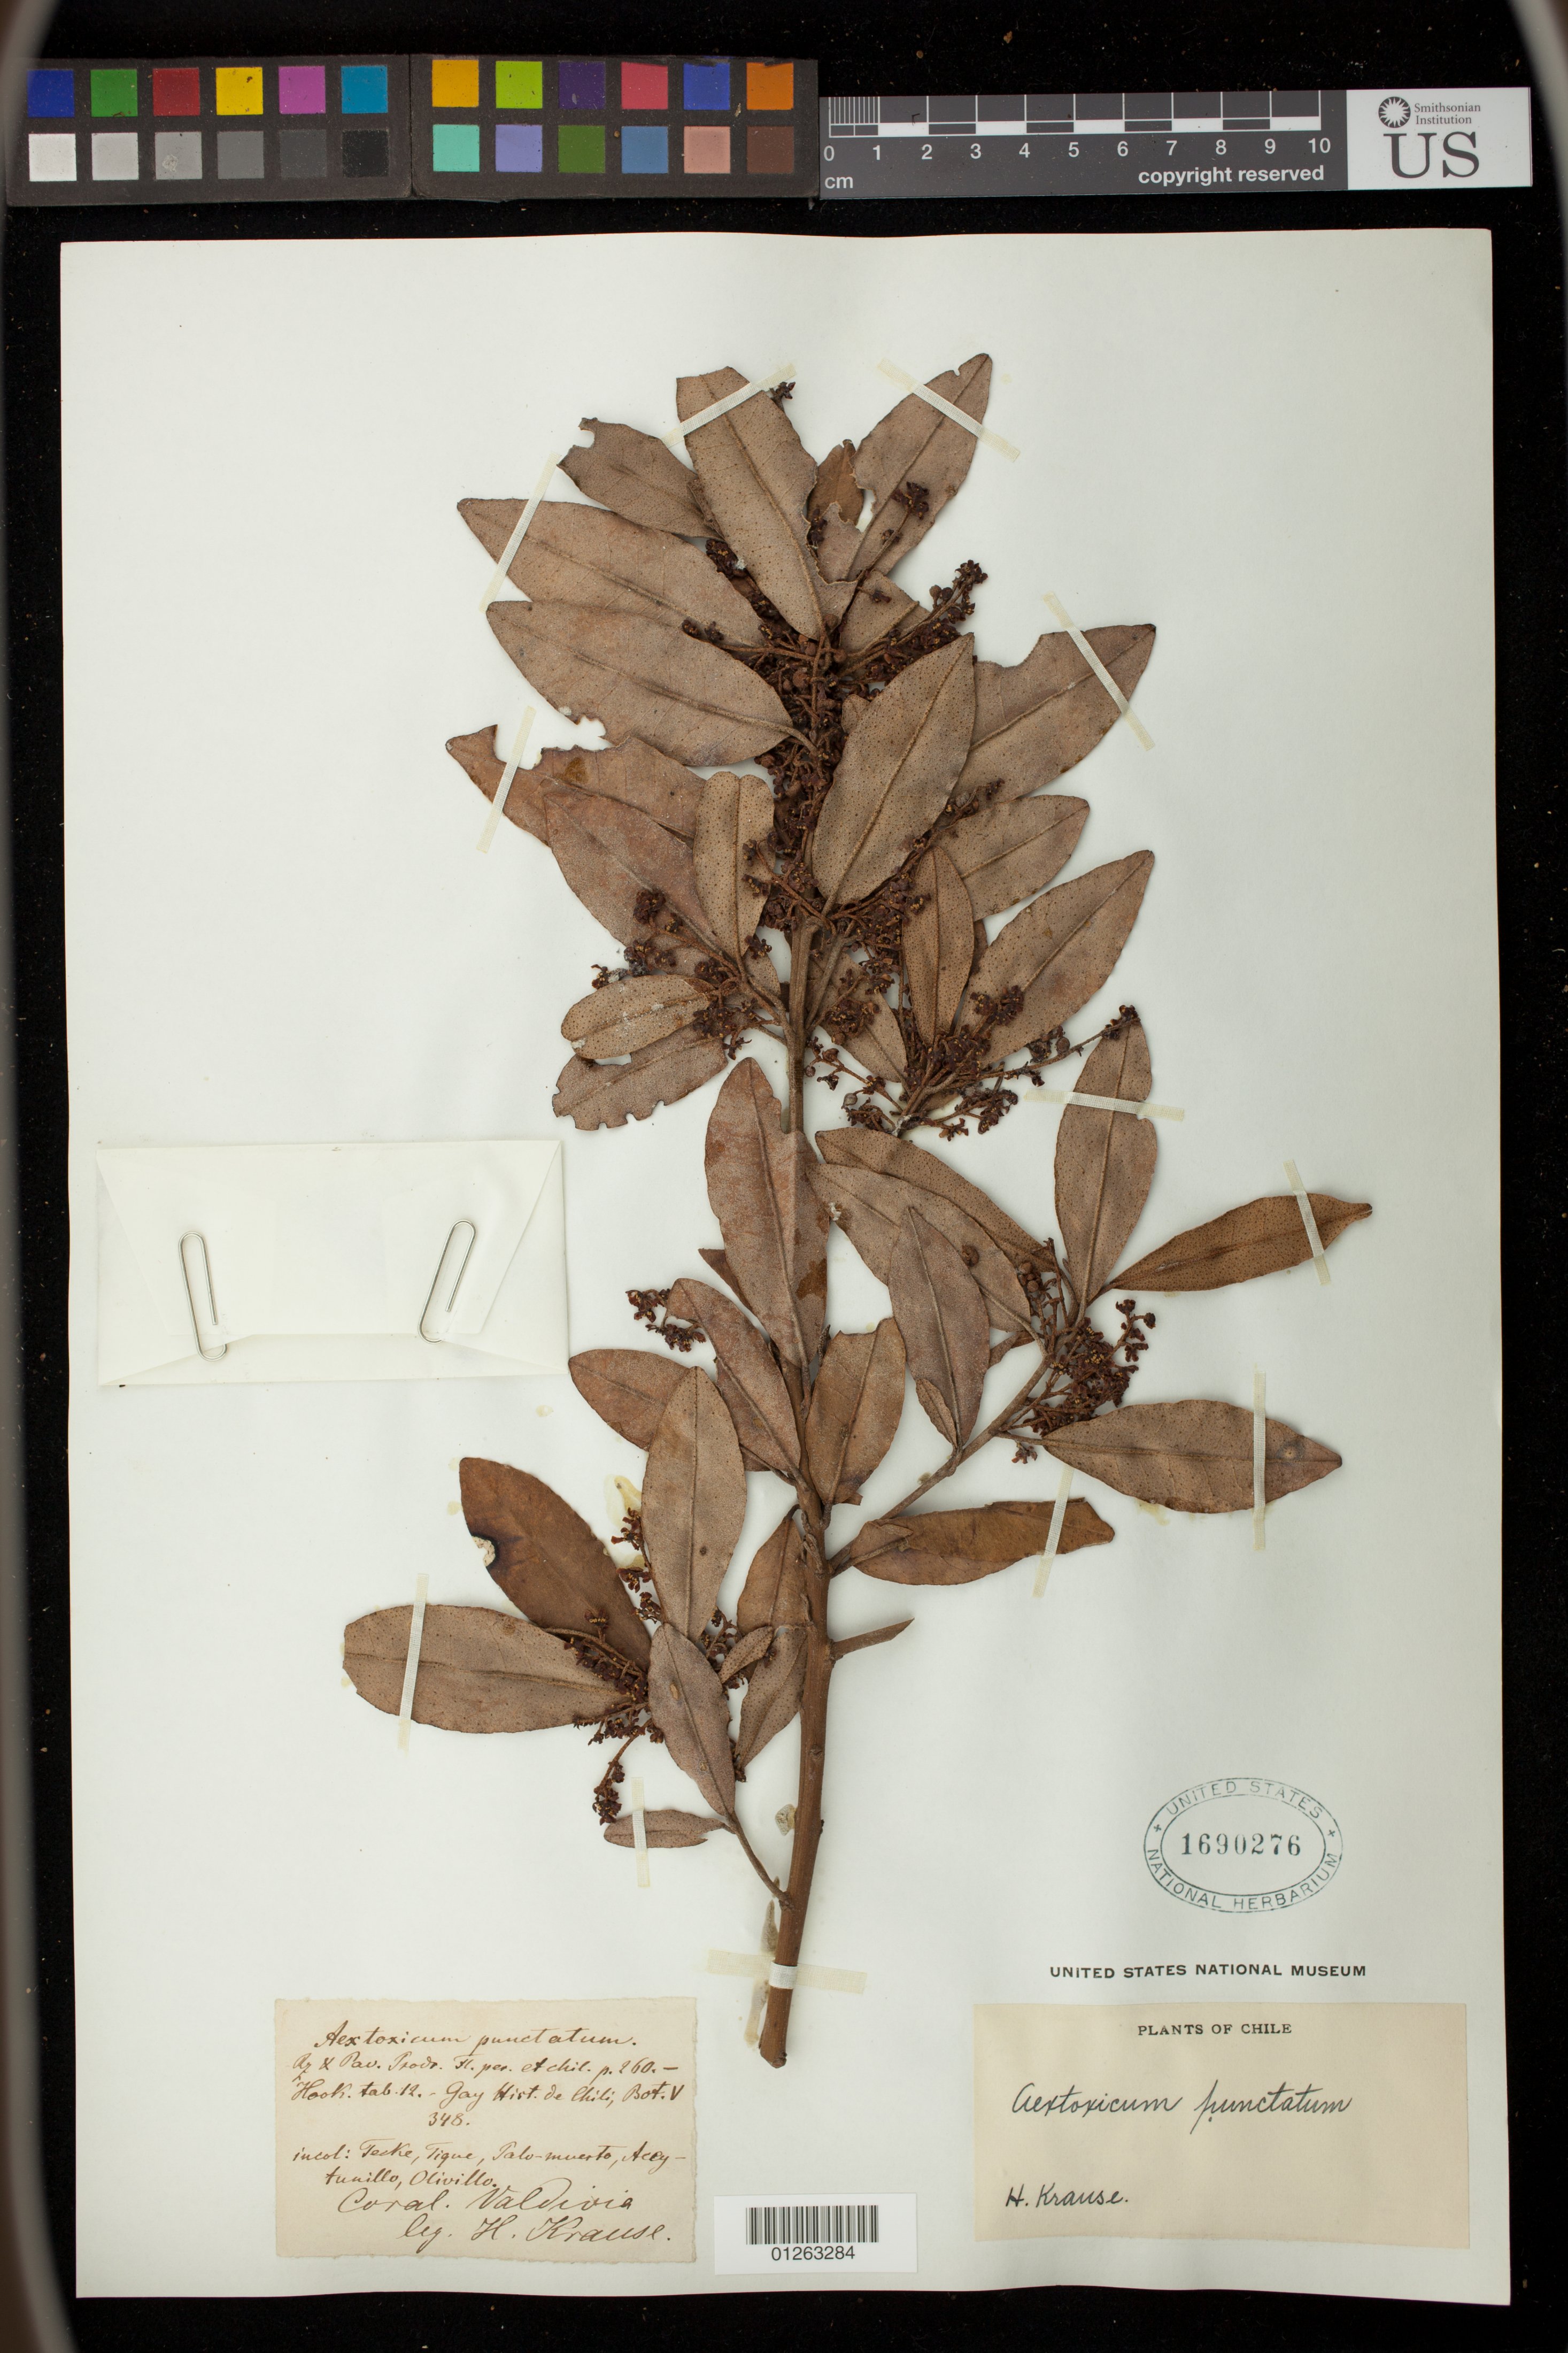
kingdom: Plantae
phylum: Tracheophyta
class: Magnoliopsida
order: Berberidopsidales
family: Aextoxicaceae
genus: Aextoxicon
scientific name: Aextoxicon punctatum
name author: Ruiz & Pav.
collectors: H. Krause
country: Chile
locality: Molina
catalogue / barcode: US 1690276